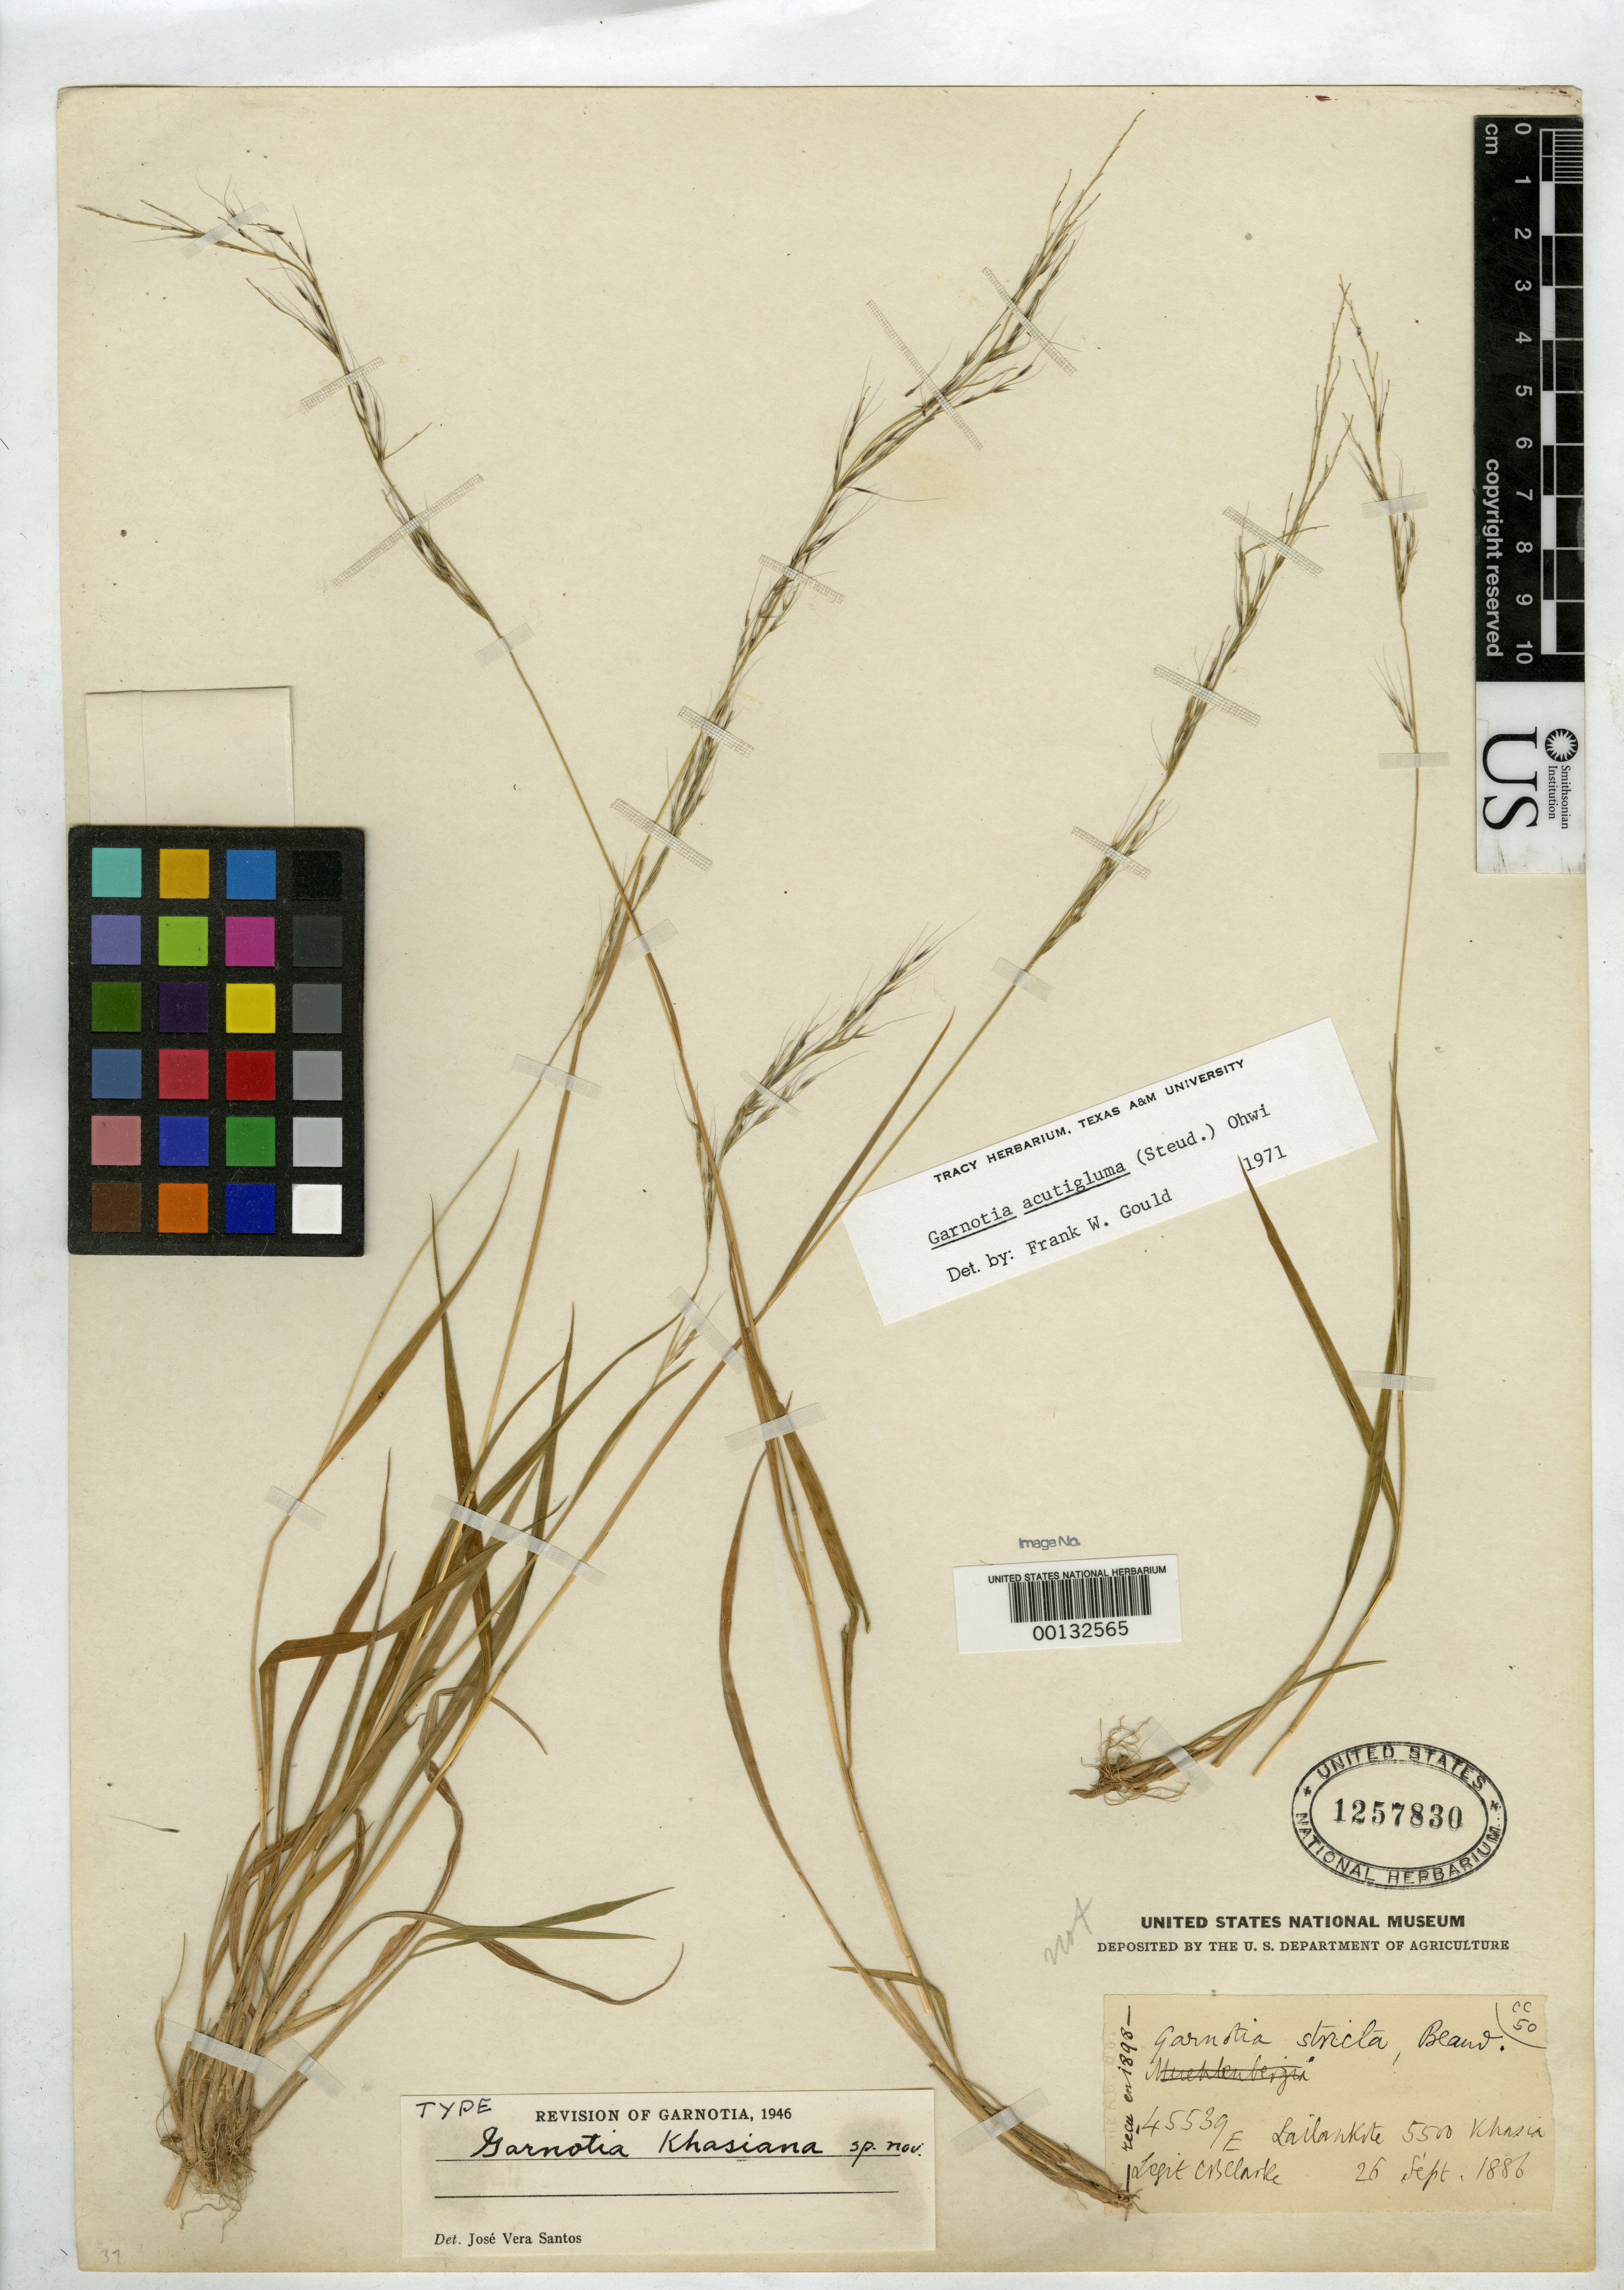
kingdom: Plantae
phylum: Tracheophyta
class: Liliopsida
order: Poales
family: Poaceae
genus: Garnotia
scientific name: Garnotia khasiana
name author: Santos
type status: Holotype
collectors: C. B. Clarke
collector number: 45539e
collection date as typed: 26 Sep 1886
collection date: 1886-09-26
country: India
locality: Near Lailankote, Khasi Hills; alt. 550 ft.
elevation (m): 168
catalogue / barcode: US 1257830